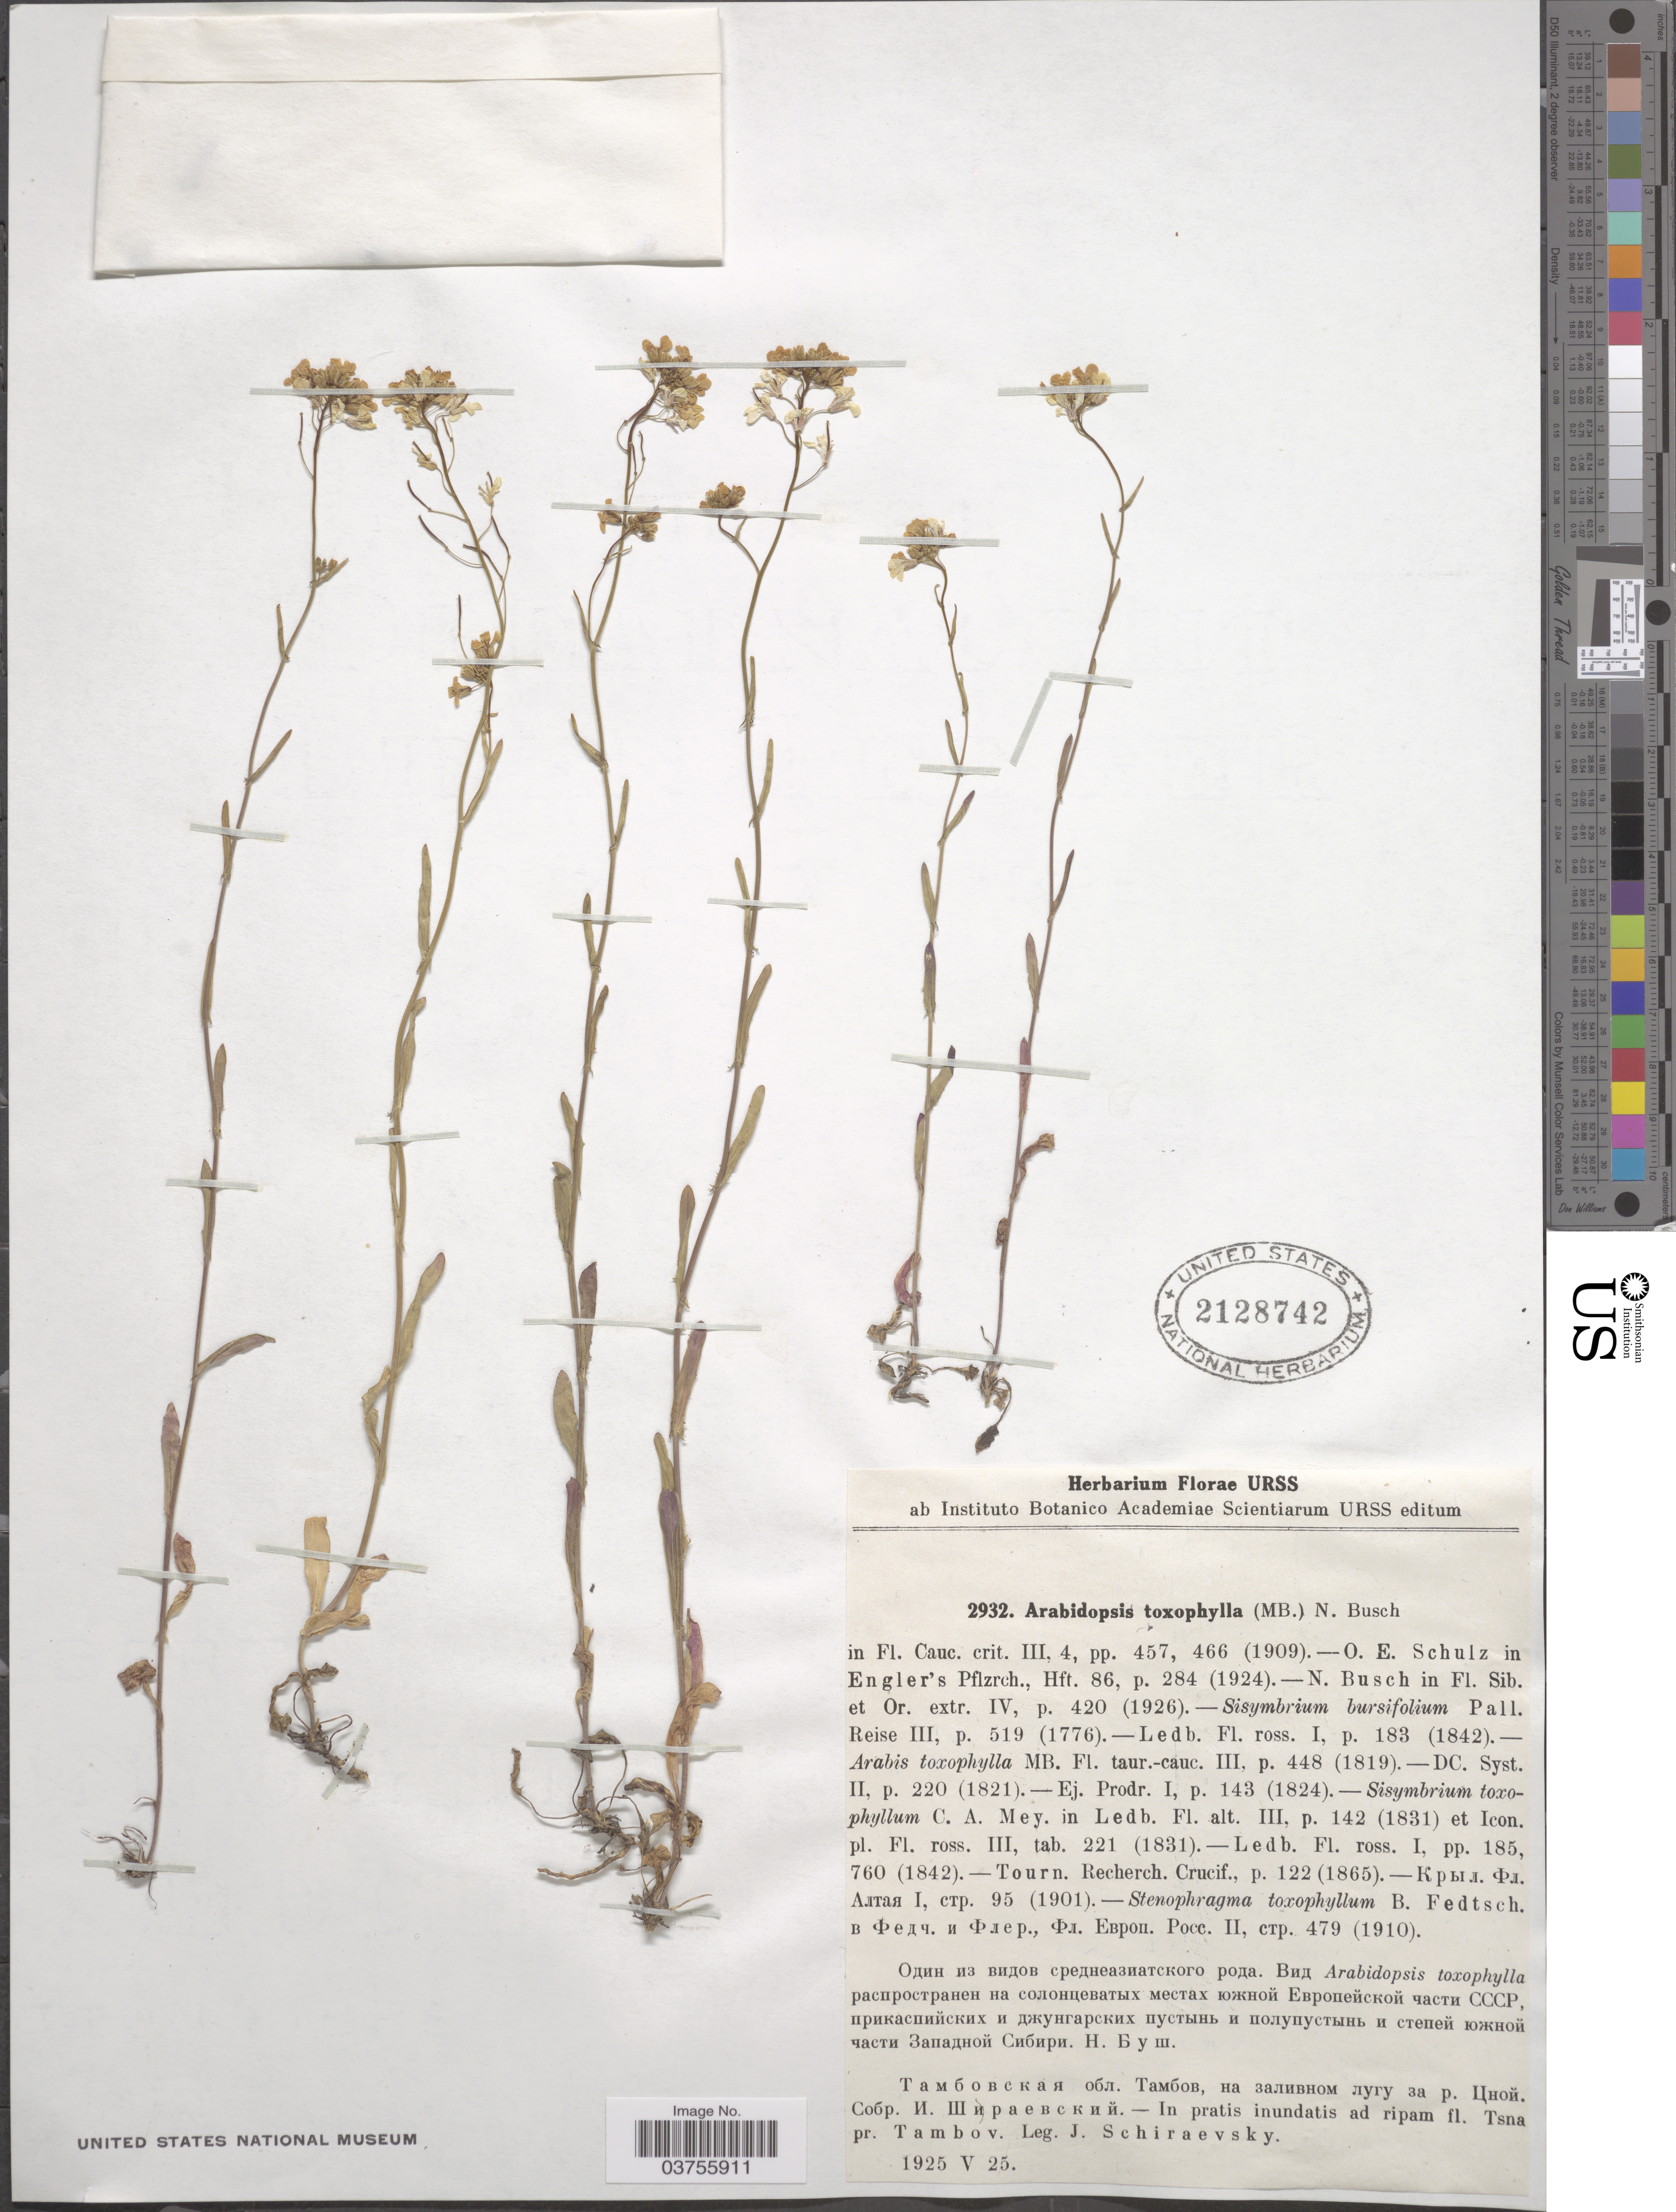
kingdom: Plantae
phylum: Tracheophyta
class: Magnoliopsida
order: Brassicales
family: Brassicaceae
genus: Arabidopsis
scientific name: Arabidopsis toxophylla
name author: (M. Bieb.) N. Busch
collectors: J. Schiraevsky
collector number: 2932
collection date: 1925-05-25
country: Russian Federation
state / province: Tambov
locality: In pratis inundatis ad ripam fl. Tsna pr. Tambov.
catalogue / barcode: US 2128742